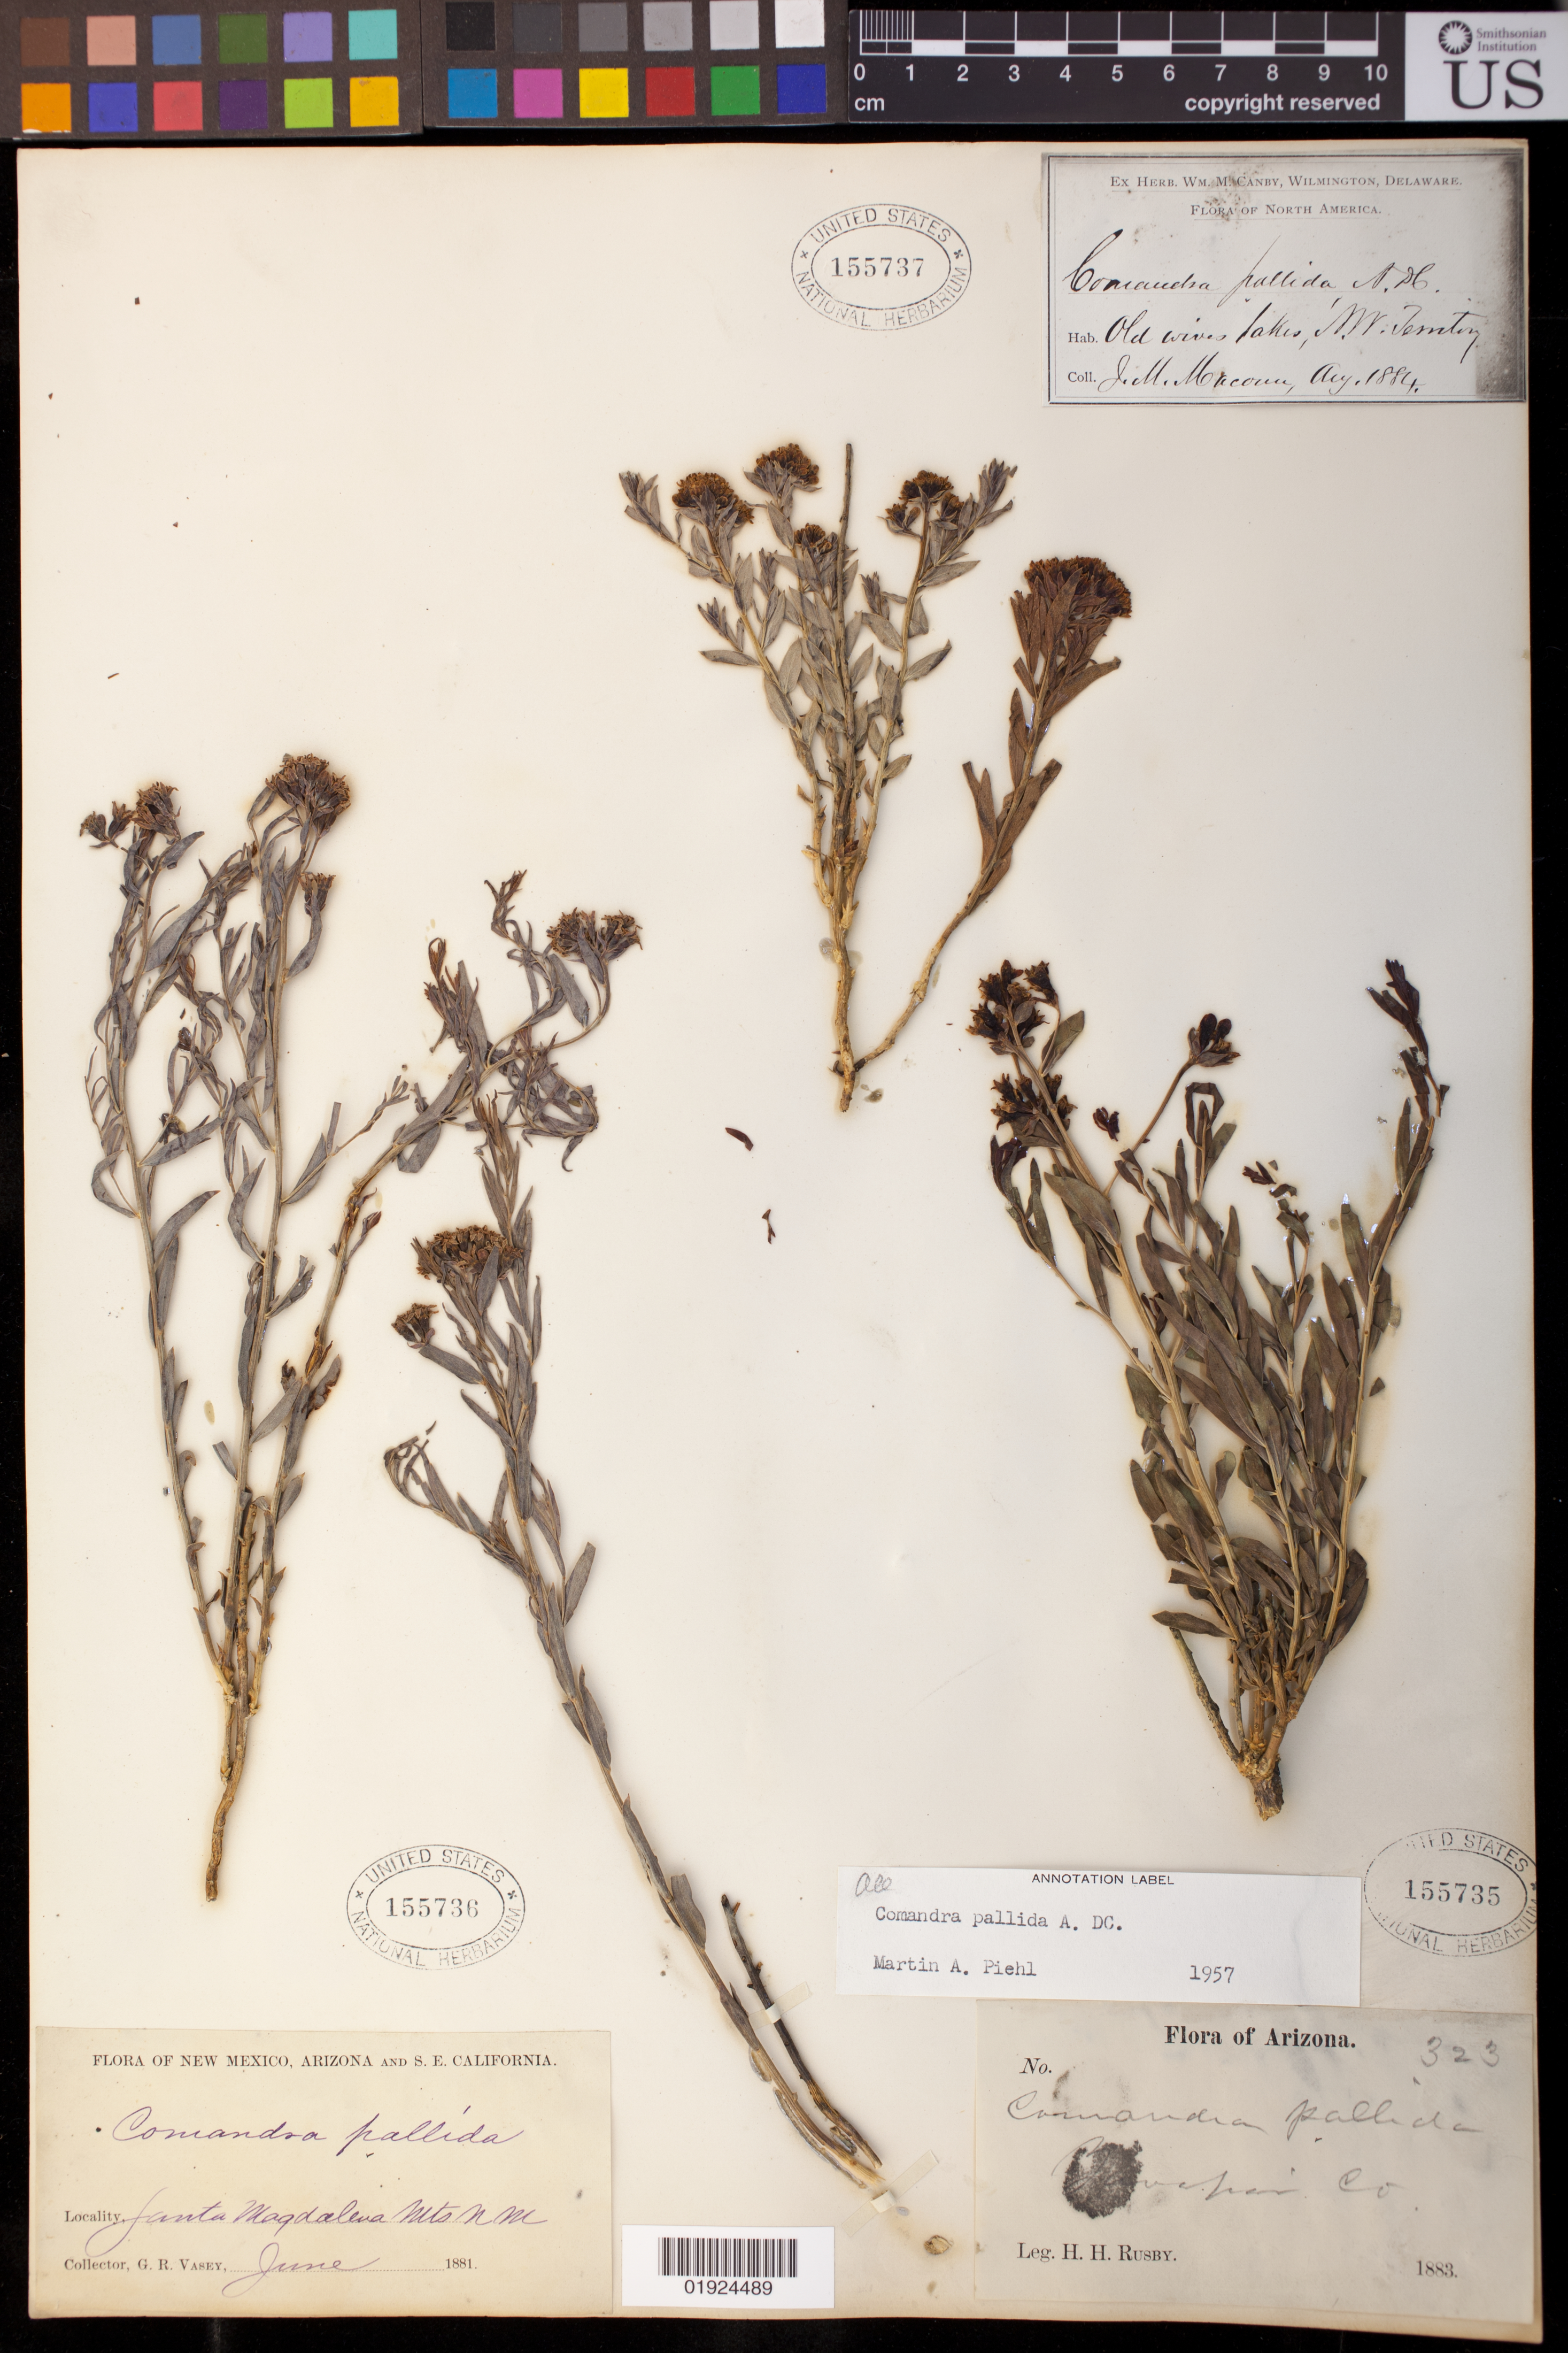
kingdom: Plantae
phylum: Tracheophyta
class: Magnoliopsida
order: Santalales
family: Comandraceae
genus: Comandra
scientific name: Comandra pallida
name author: A. DC.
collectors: H. H. Rusby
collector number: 323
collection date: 1883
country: United States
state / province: Arizona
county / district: Yavapai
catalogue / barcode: US 155735